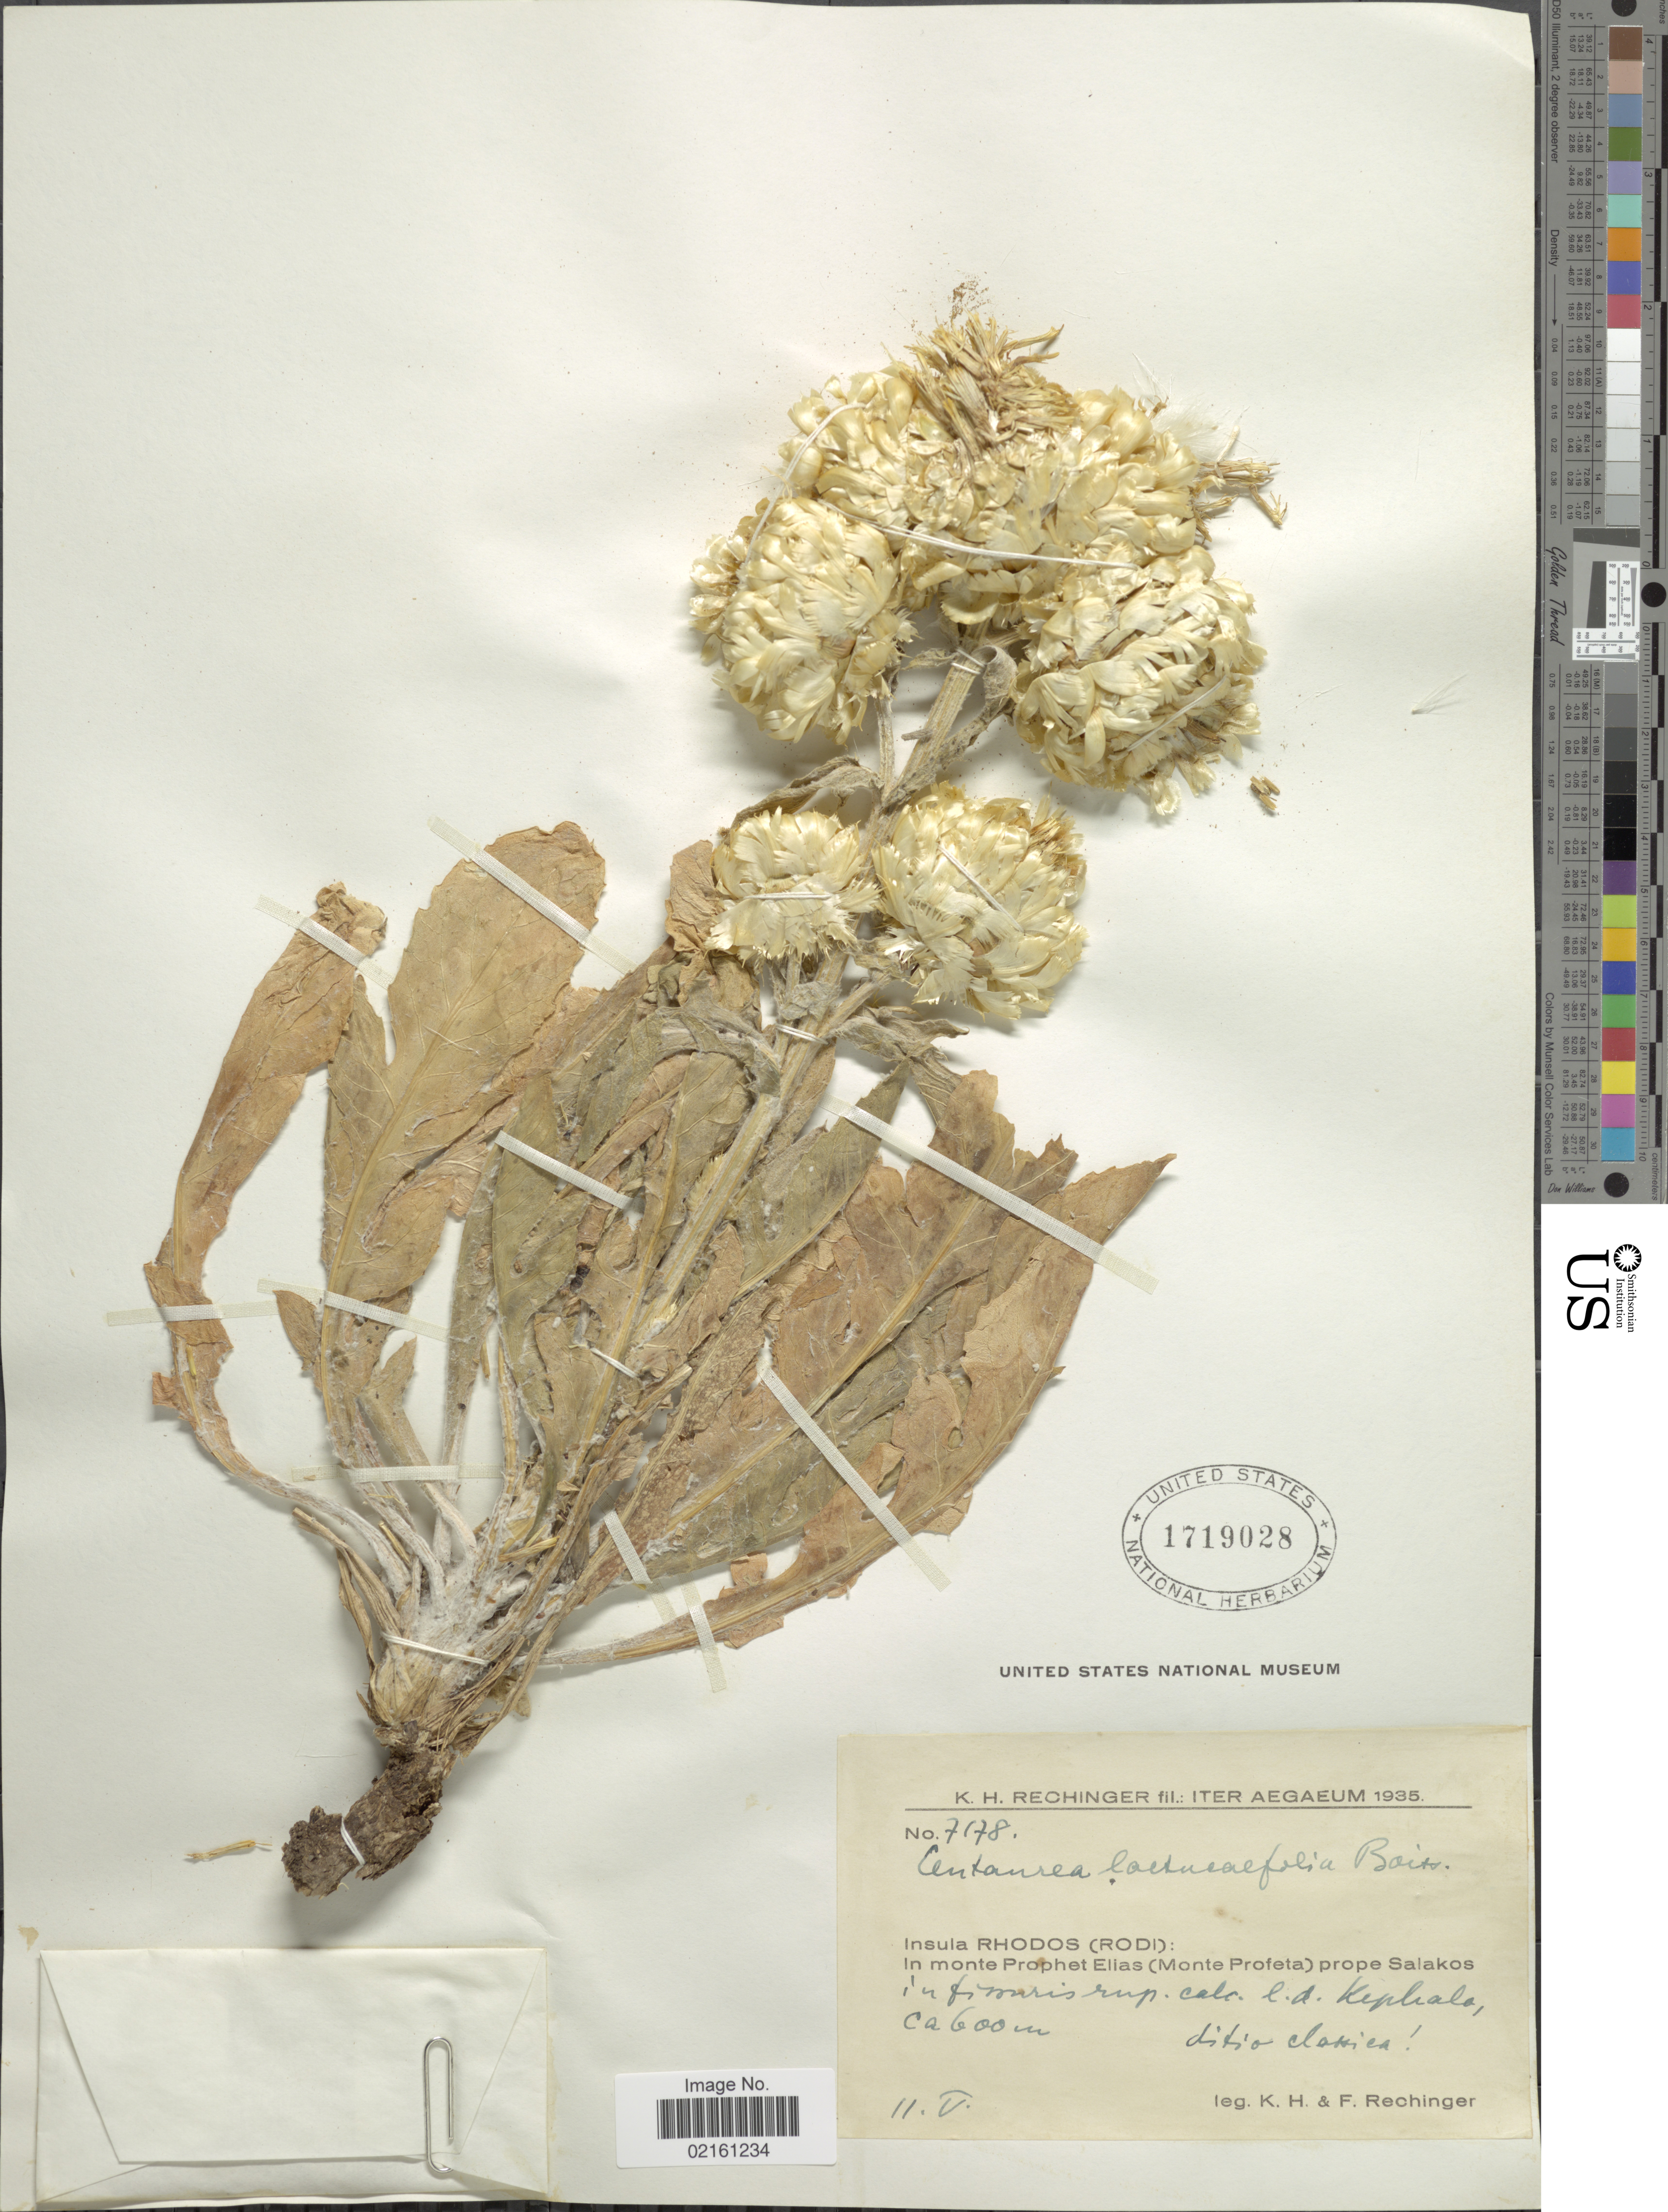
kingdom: Plantae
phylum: Tracheophyta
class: Magnoliopsida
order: Asterales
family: Asteraceae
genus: Centaurea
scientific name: Centaurea lactucifolia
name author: Boiss.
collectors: K. H. Rechinger & F. Rechinger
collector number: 7178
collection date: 1935-05-11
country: Greece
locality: Aegaeum, Insula Rhodos (Rodi), monte Prophet Elias (Monte Profeta) prope Salakos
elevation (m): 600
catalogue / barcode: US 1719028